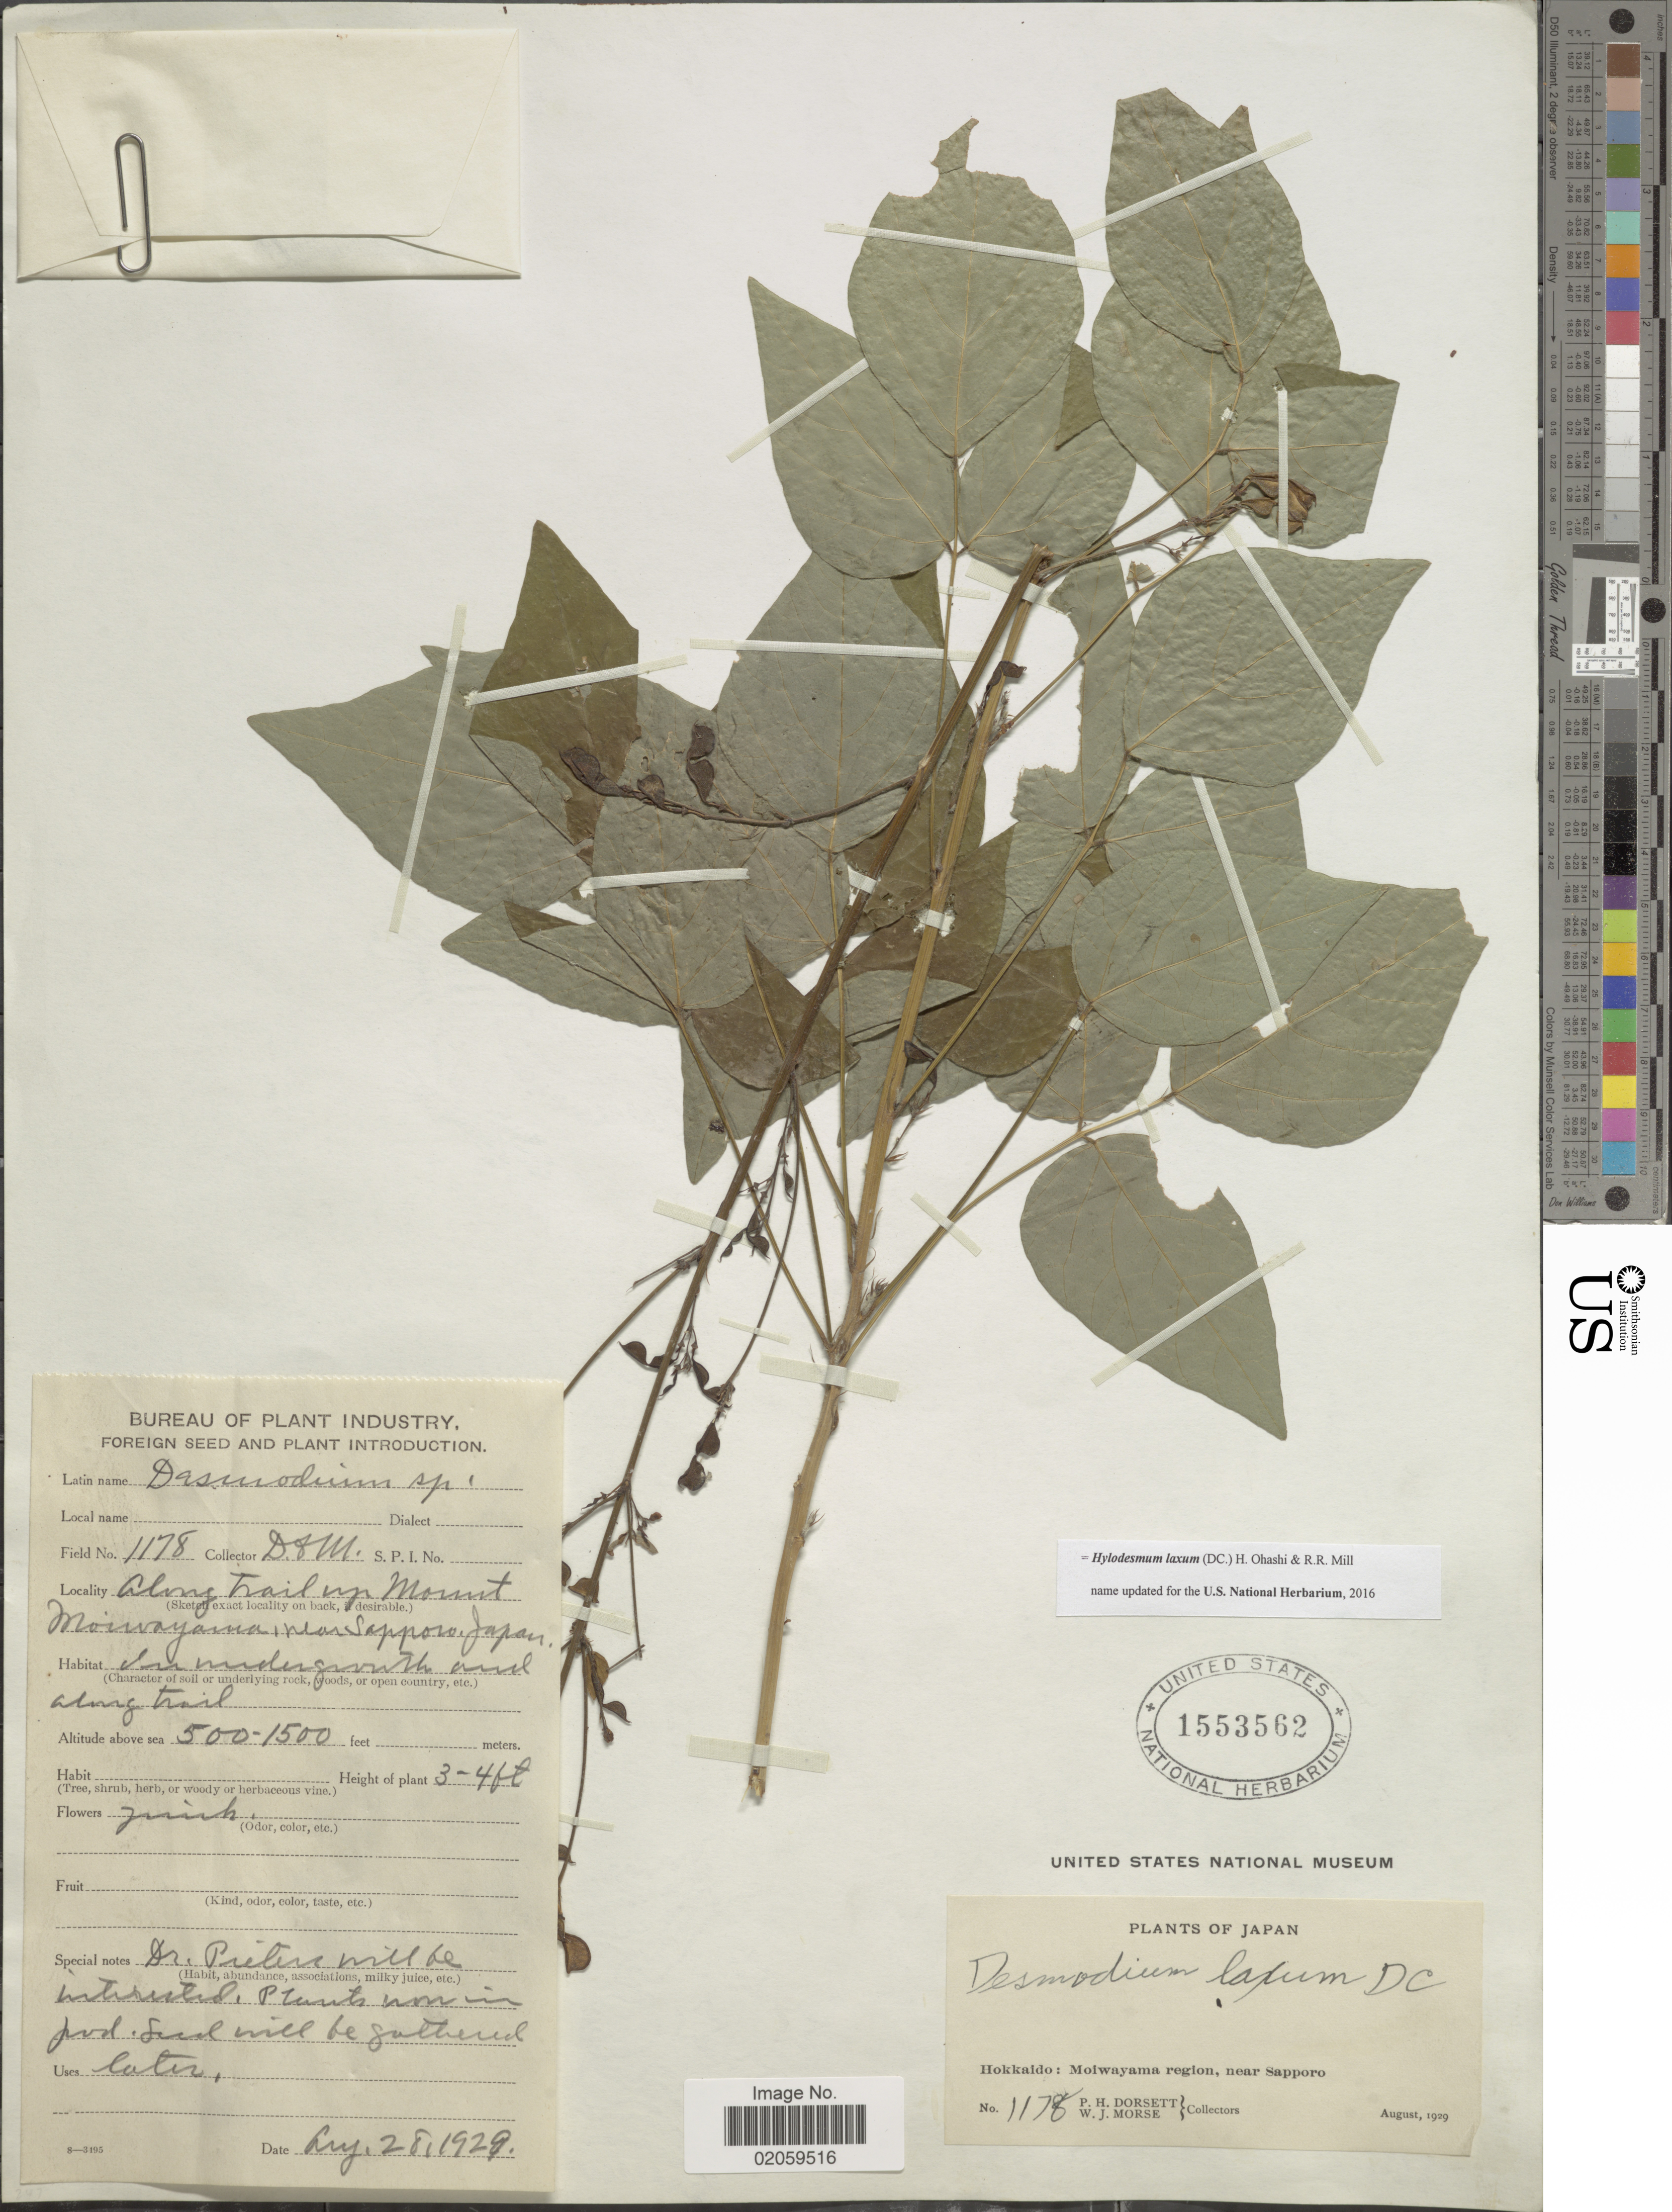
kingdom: Plantae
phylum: Tracheophyta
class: Magnoliopsida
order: Fabales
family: Fabaceae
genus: Hylodesmum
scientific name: Hylodesmum laxum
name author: (DC.) H. Ohashi & R.R. Mill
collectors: P. H. Dorsett & W. J. Morse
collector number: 1178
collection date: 1929-08-28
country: Japan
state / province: Hokkaidō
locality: Moiwayama region, near Sapporo, along trail up Mount Moiwayama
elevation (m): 152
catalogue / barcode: US 1553562